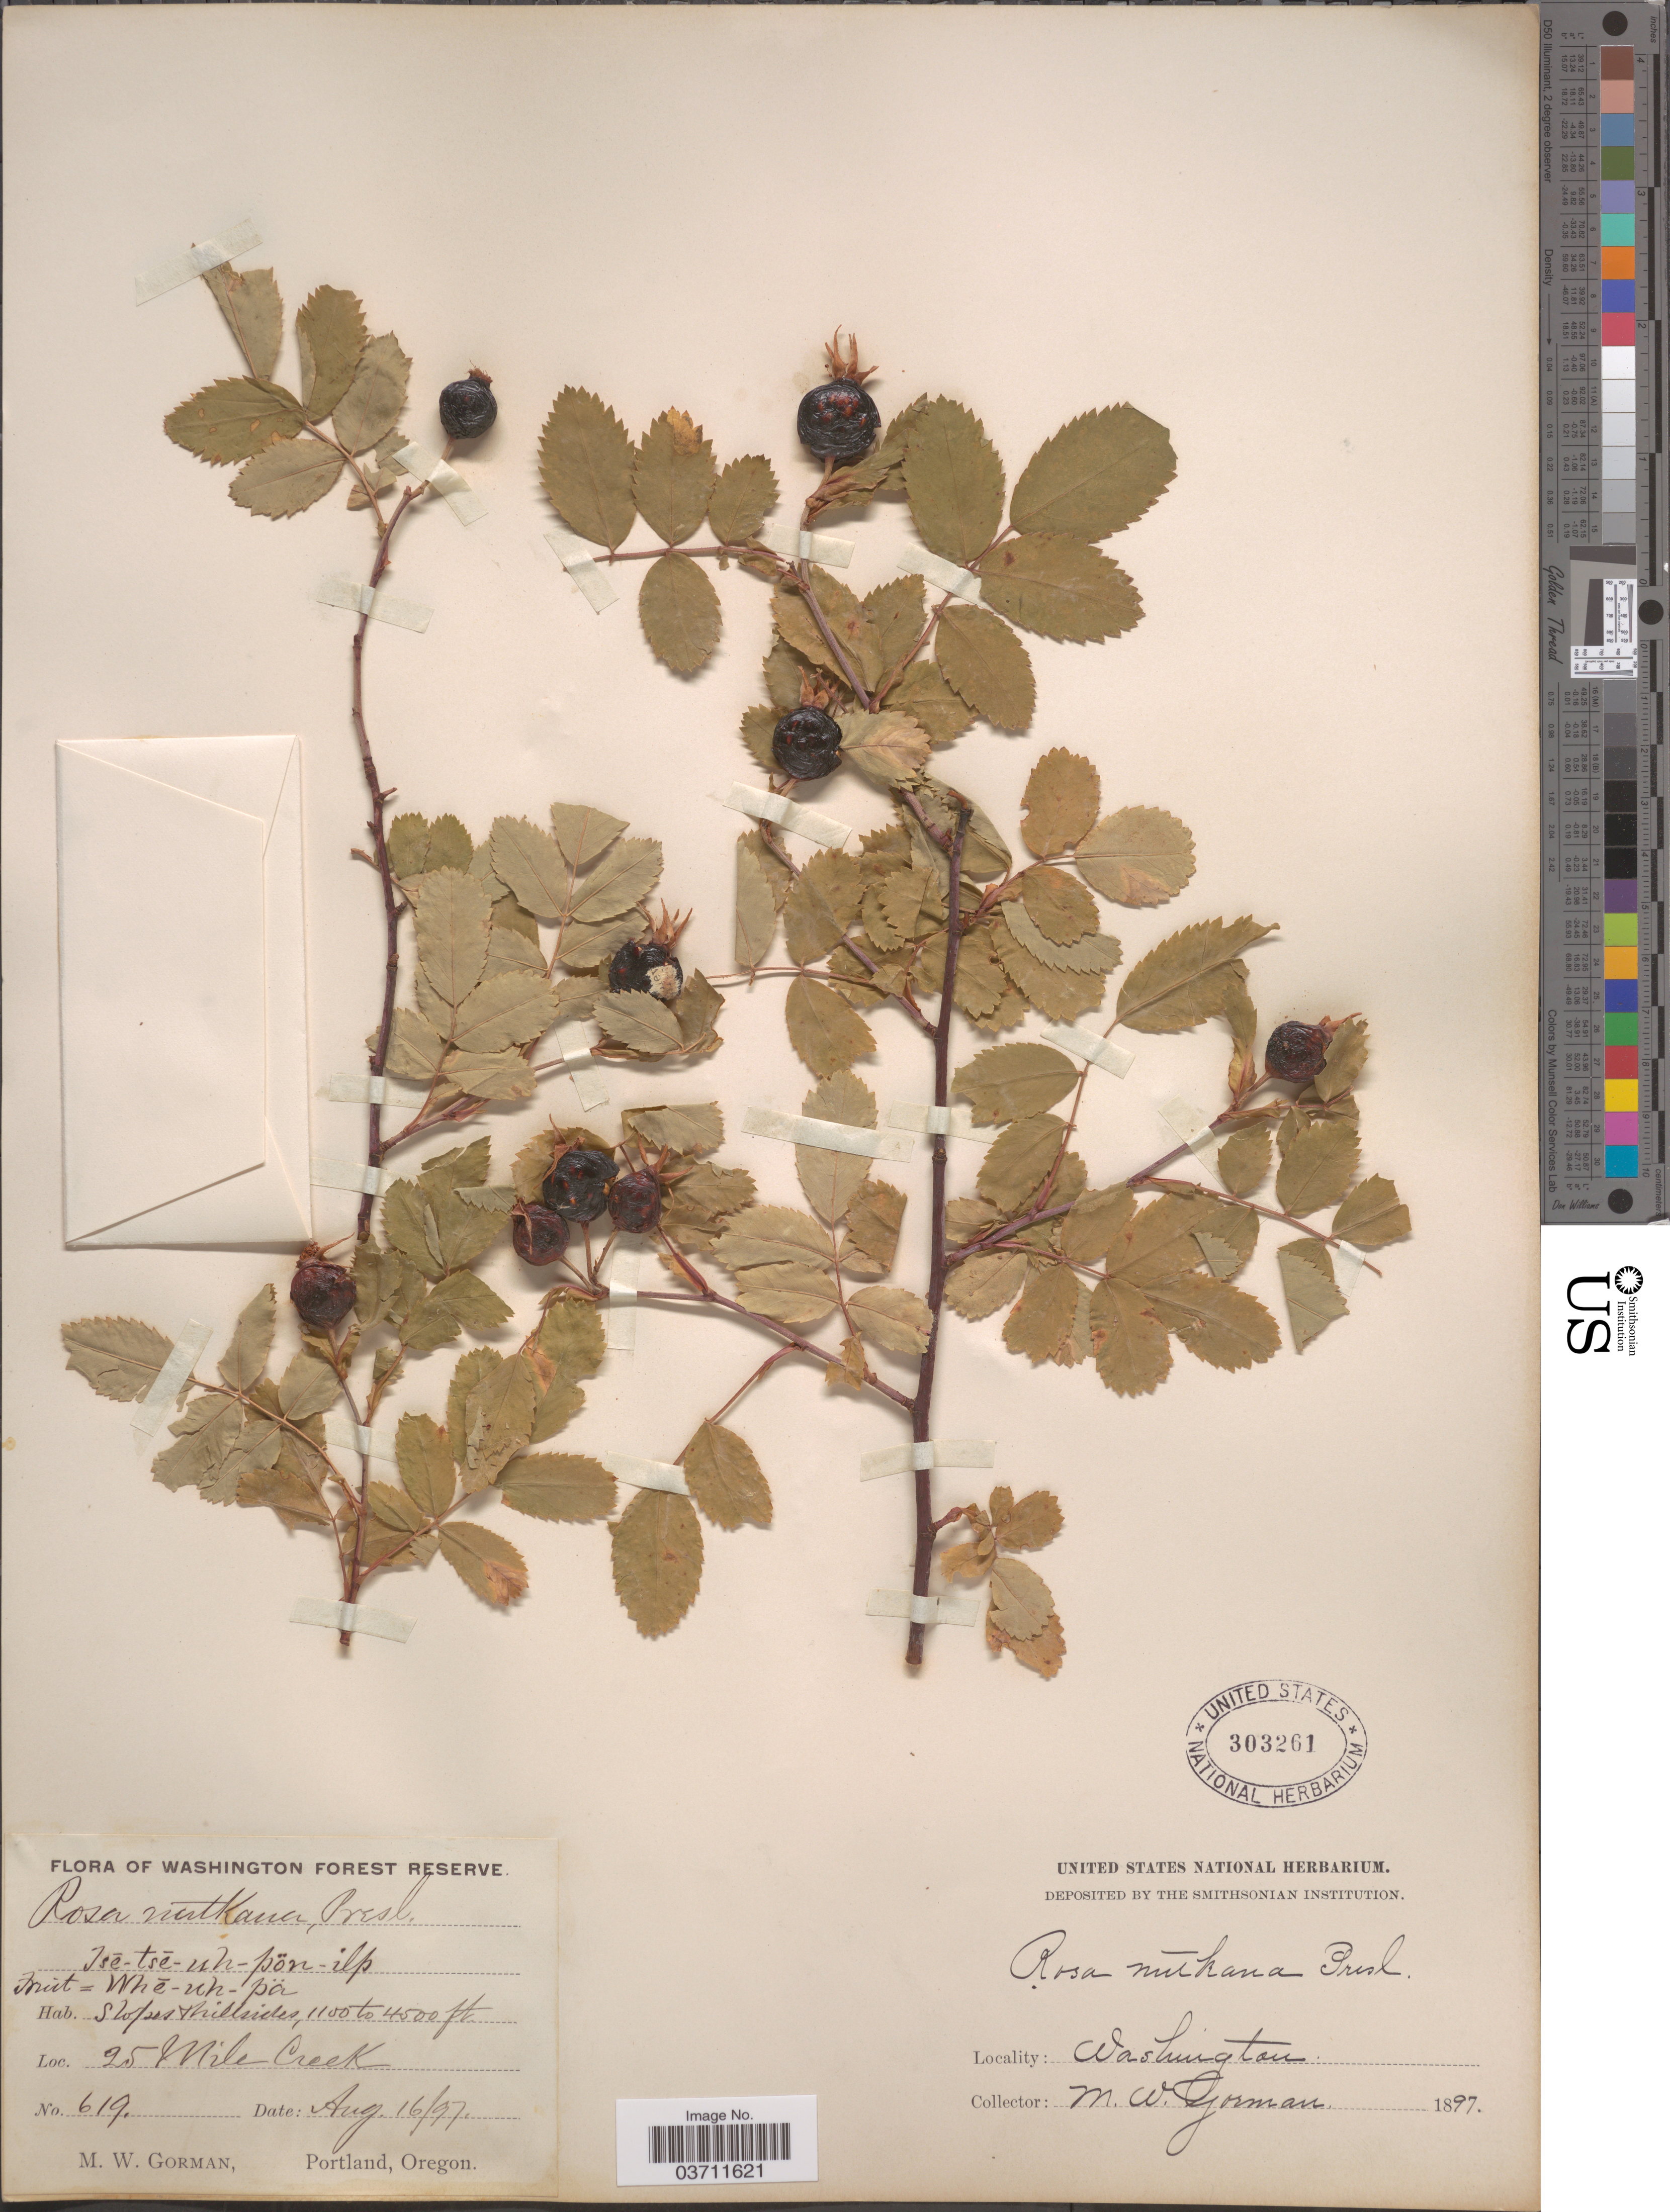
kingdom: Plantae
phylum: Tracheophyta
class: Magnoliopsida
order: Rosales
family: Rosaceae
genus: Rosa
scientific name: Rosa nutkana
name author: C. Presl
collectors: M. W. Gorman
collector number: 619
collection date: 1897-08-16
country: United States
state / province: Washington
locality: Washington Forest Reserve. 25 Mile Creek.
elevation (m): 335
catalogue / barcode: US 303261